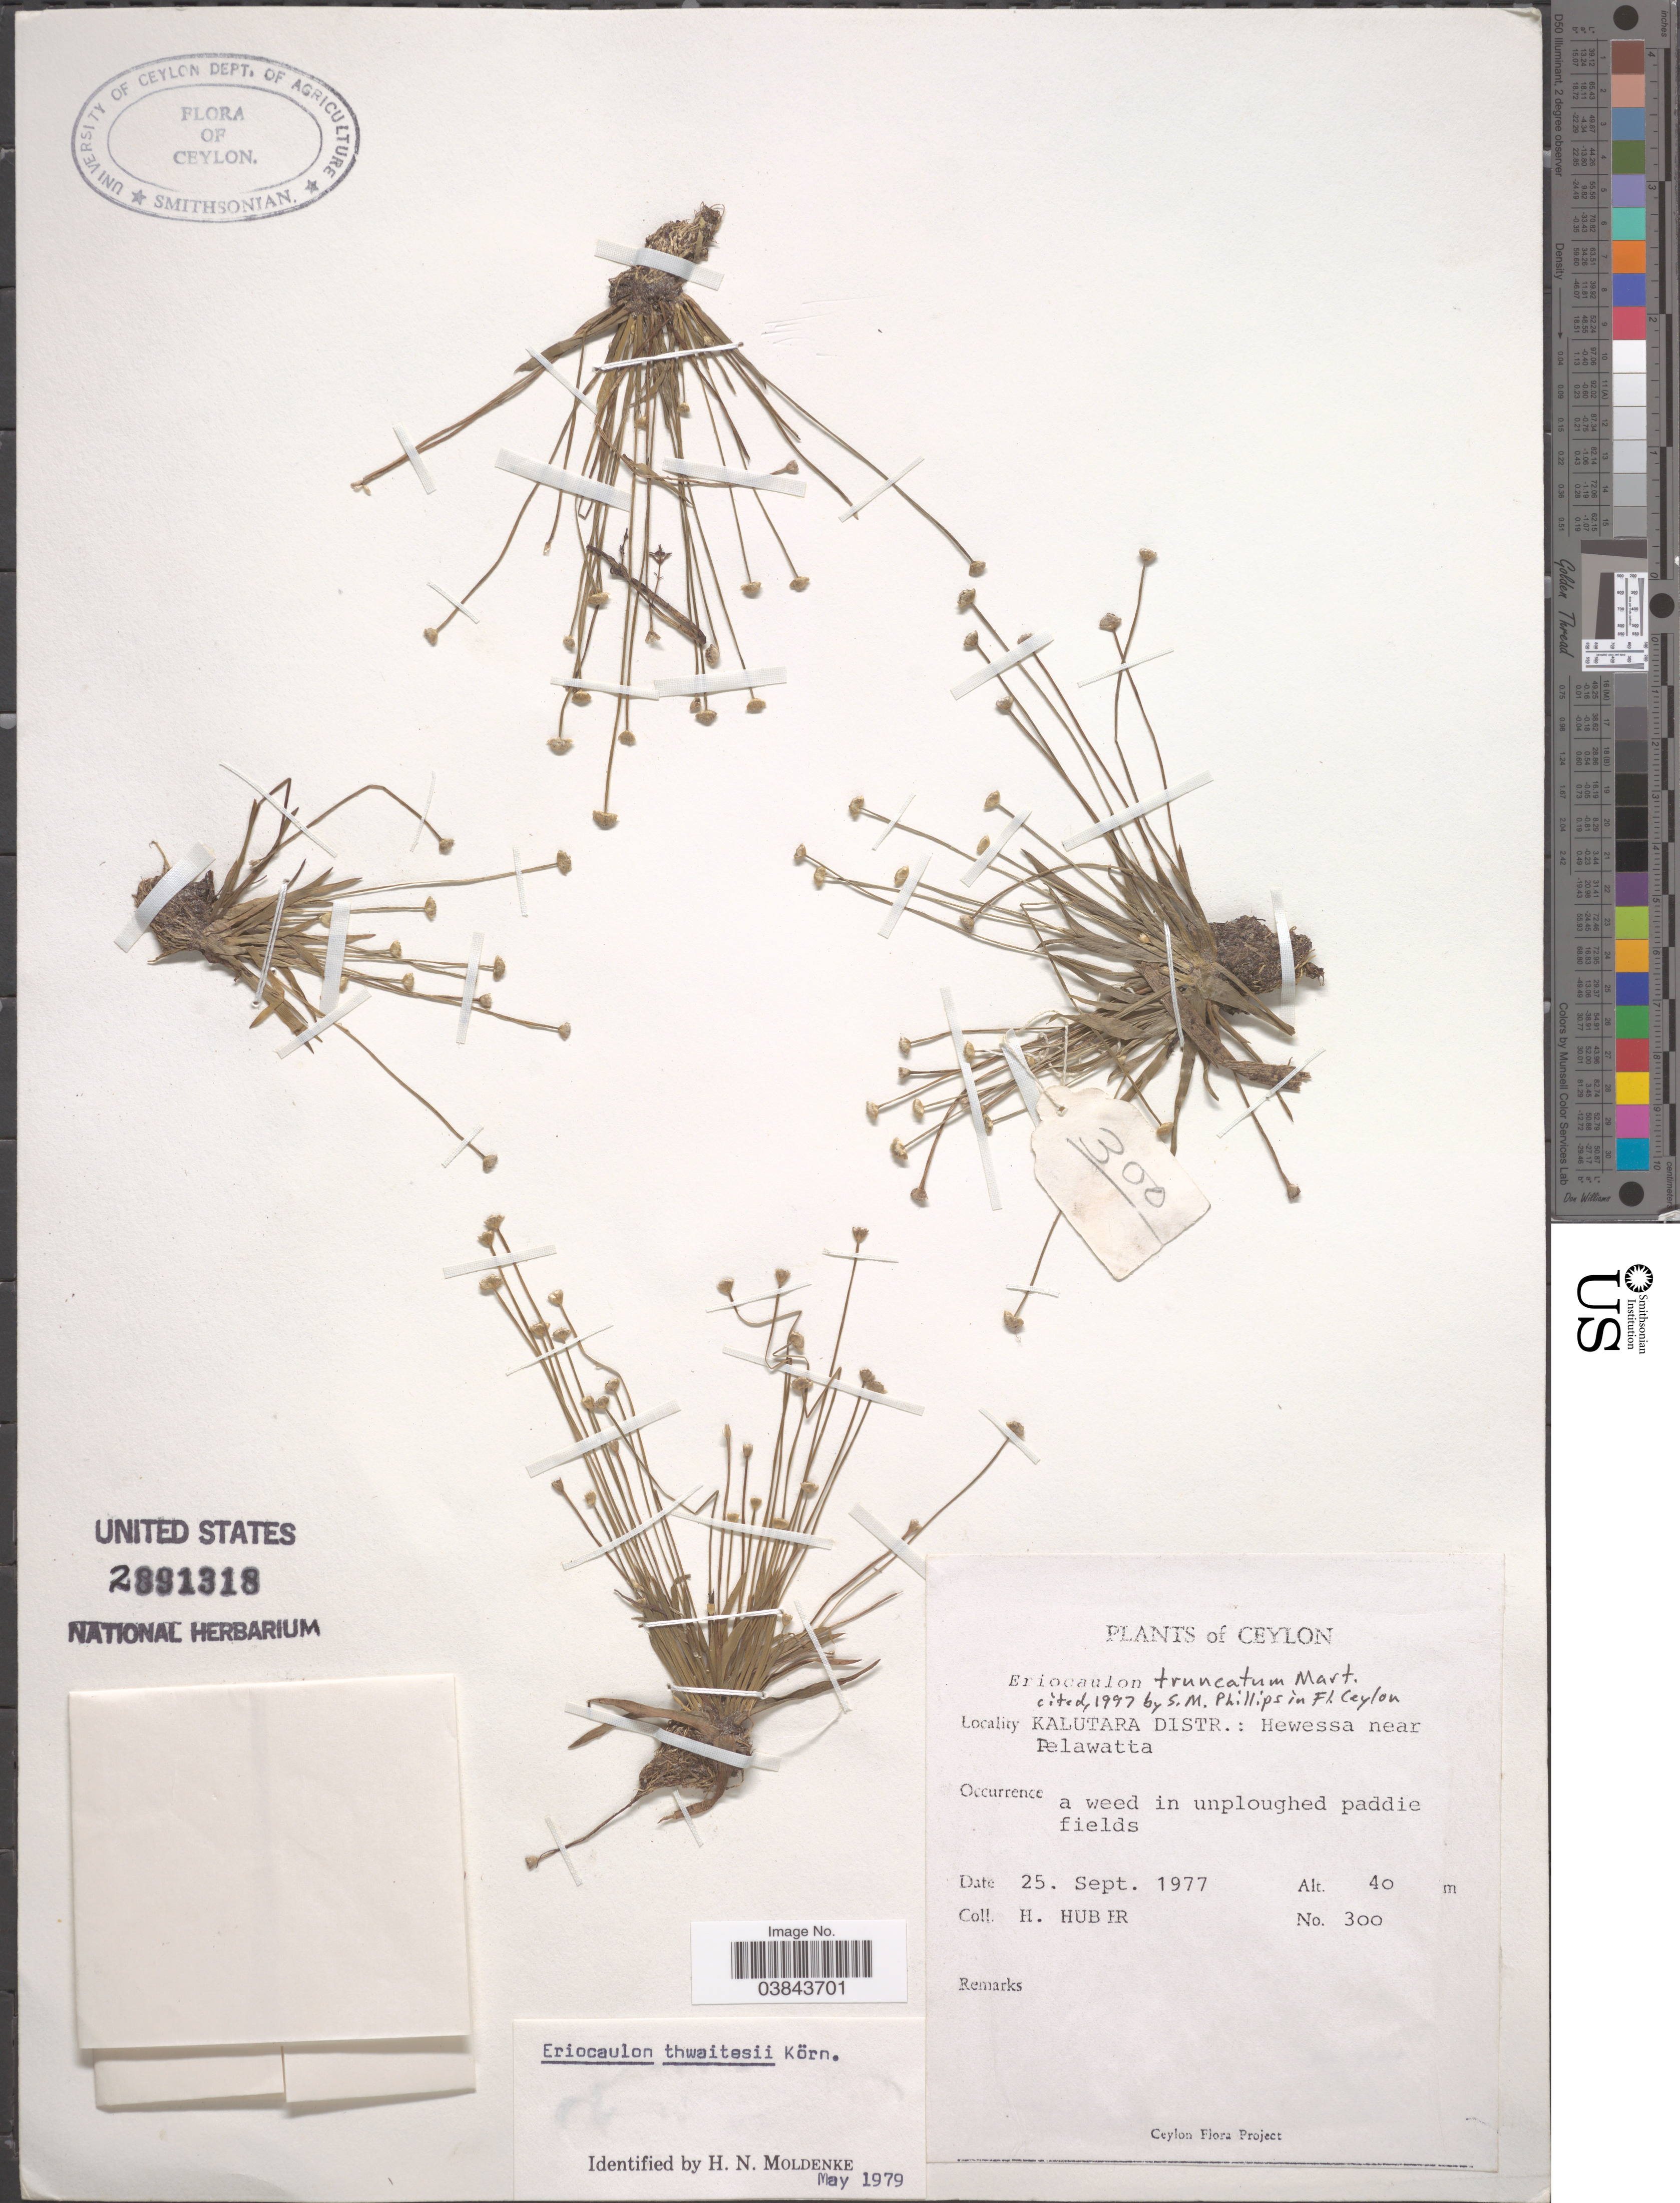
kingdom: Plantae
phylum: Tracheophyta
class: Liliopsida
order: Poales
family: Eriocaulaceae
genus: Eriocaulon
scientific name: Eriocaulon truncatum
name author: Buch.-Ham. ex Mart.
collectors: H. Huber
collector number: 300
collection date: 1977-09-25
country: Sri Lanka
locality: Ceylon. Kalutara Distr.: Hewessa near Pelawatta.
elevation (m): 40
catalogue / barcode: US 2891318